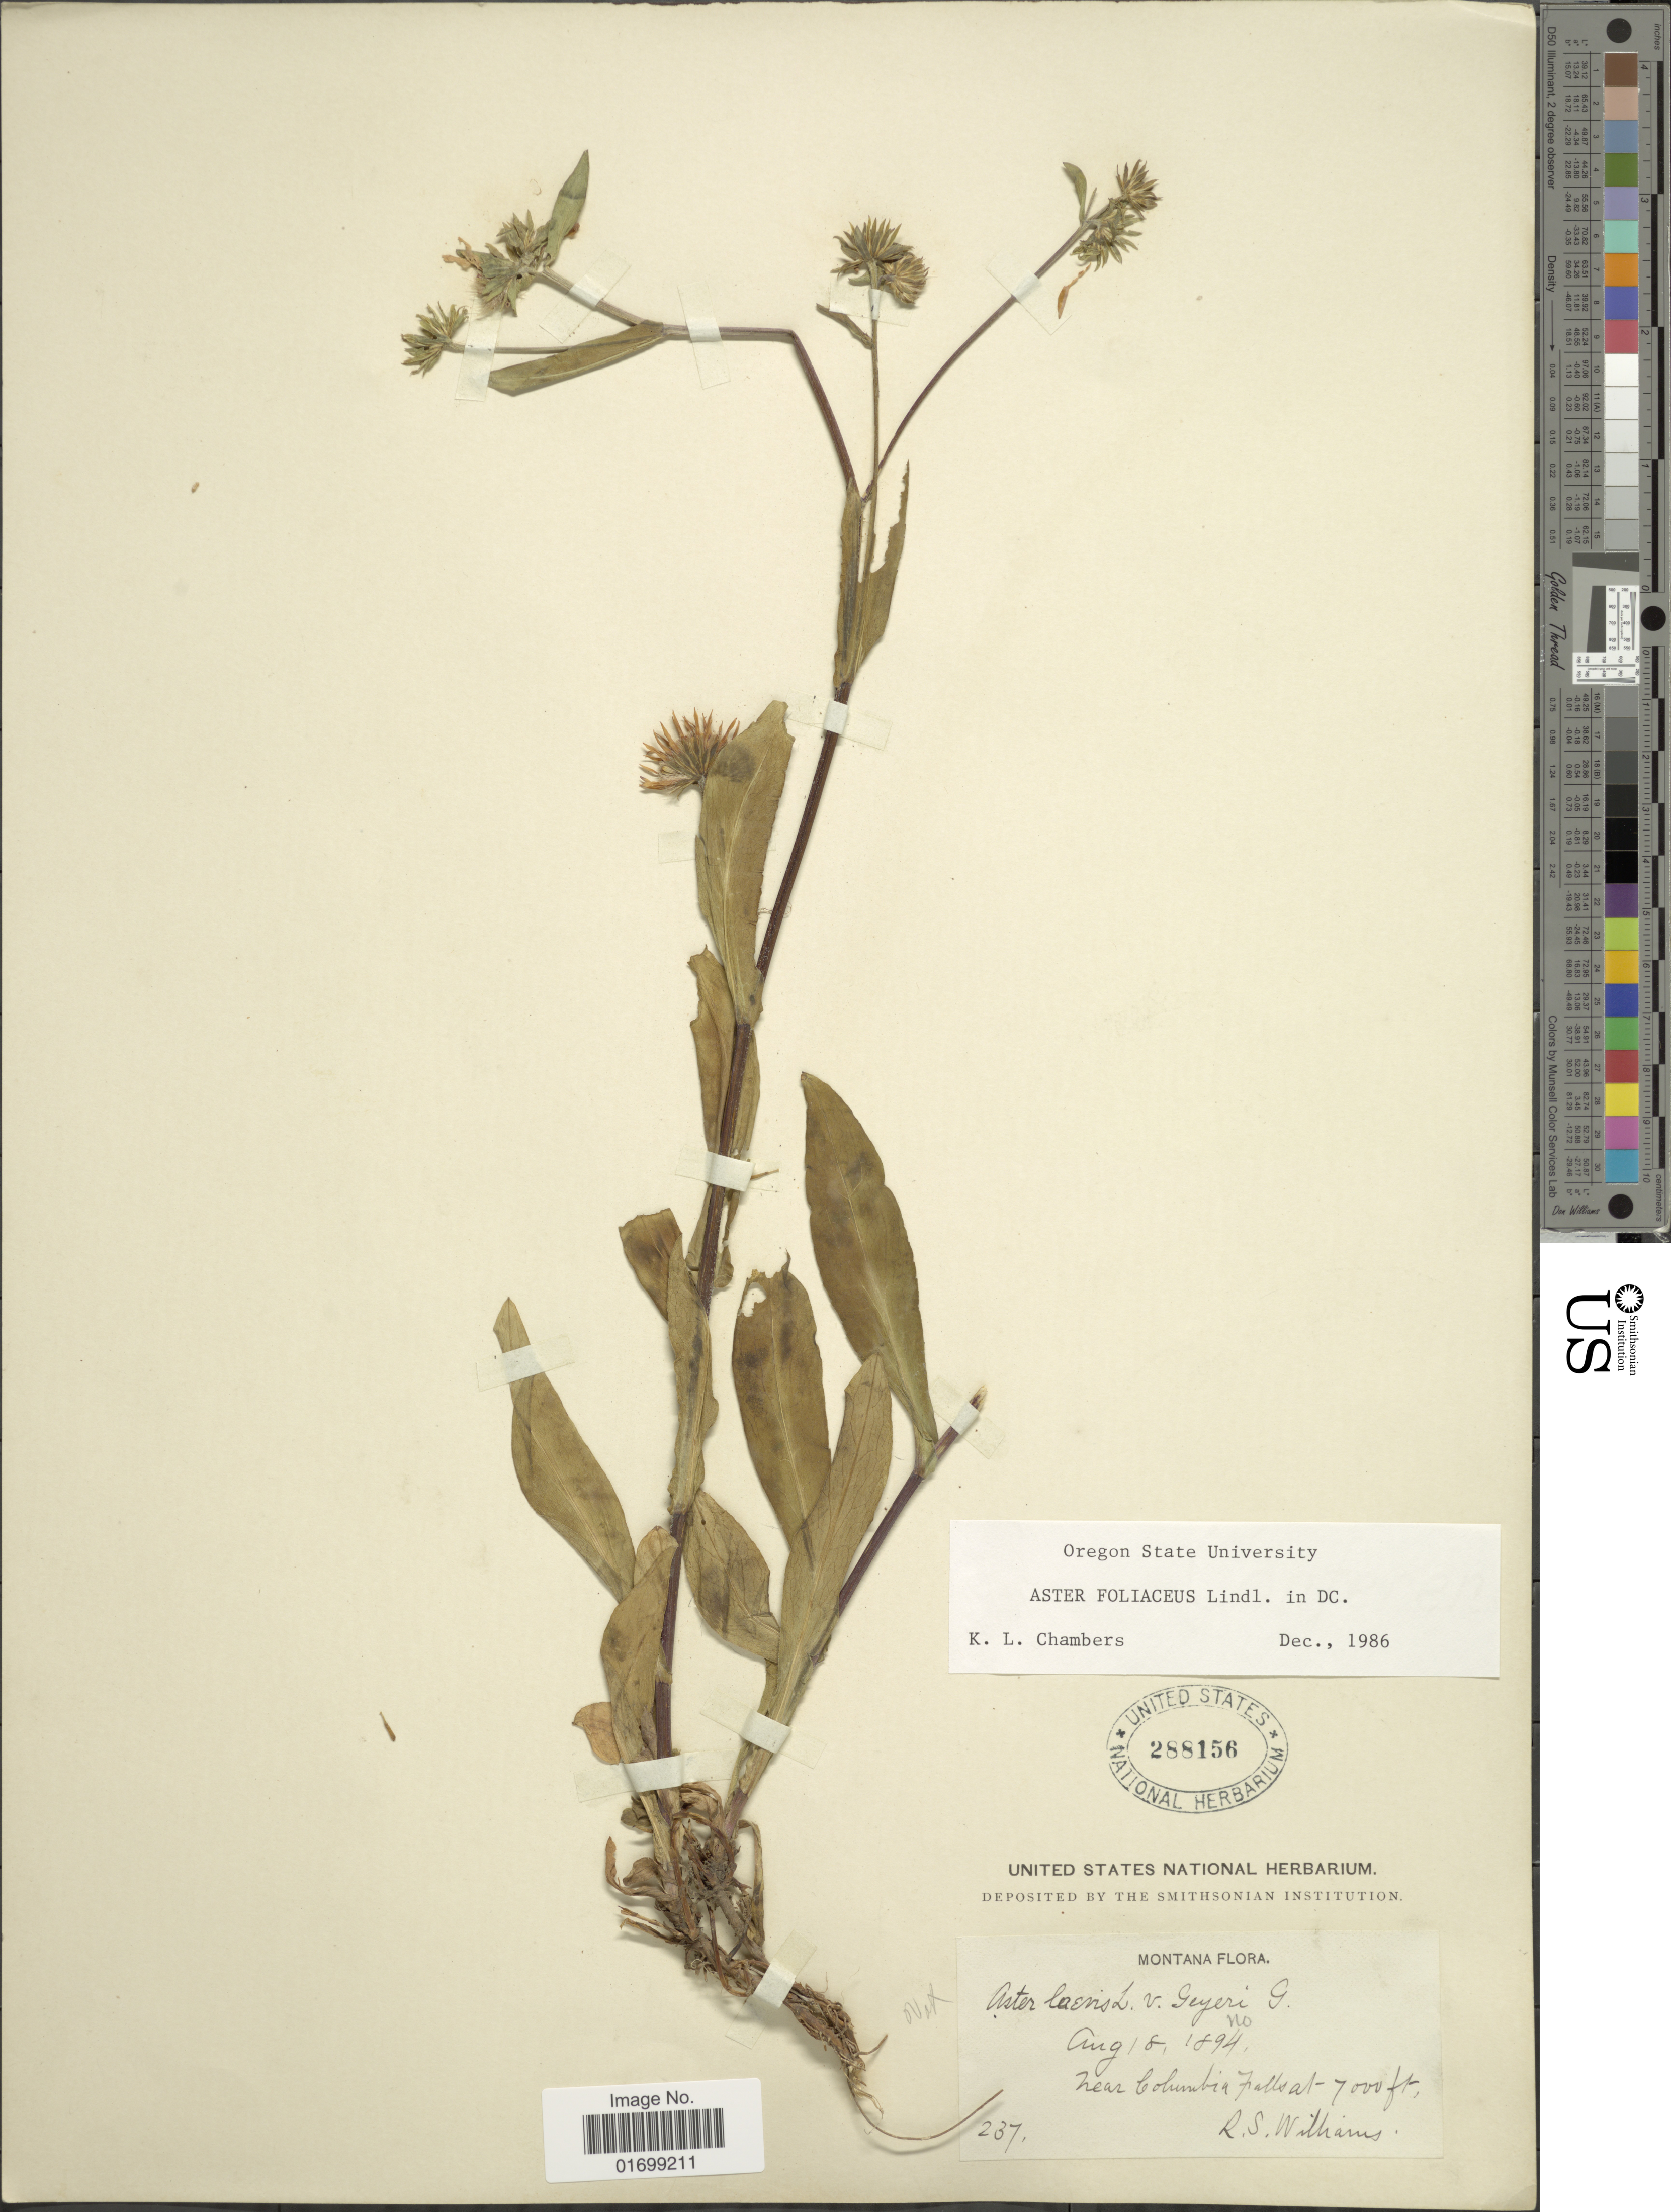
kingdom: Plantae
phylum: Tracheophyta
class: Magnoliopsida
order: Asterales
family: Asteraceae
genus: Symphyotrichum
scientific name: Symphyotrichum foliaceum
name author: (Lindl. ex DC.) G.L. Nesom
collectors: R. S. Williams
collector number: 237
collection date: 1894-08-18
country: United States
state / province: Montana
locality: Near Columbia Falls.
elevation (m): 2134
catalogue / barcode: US 288156